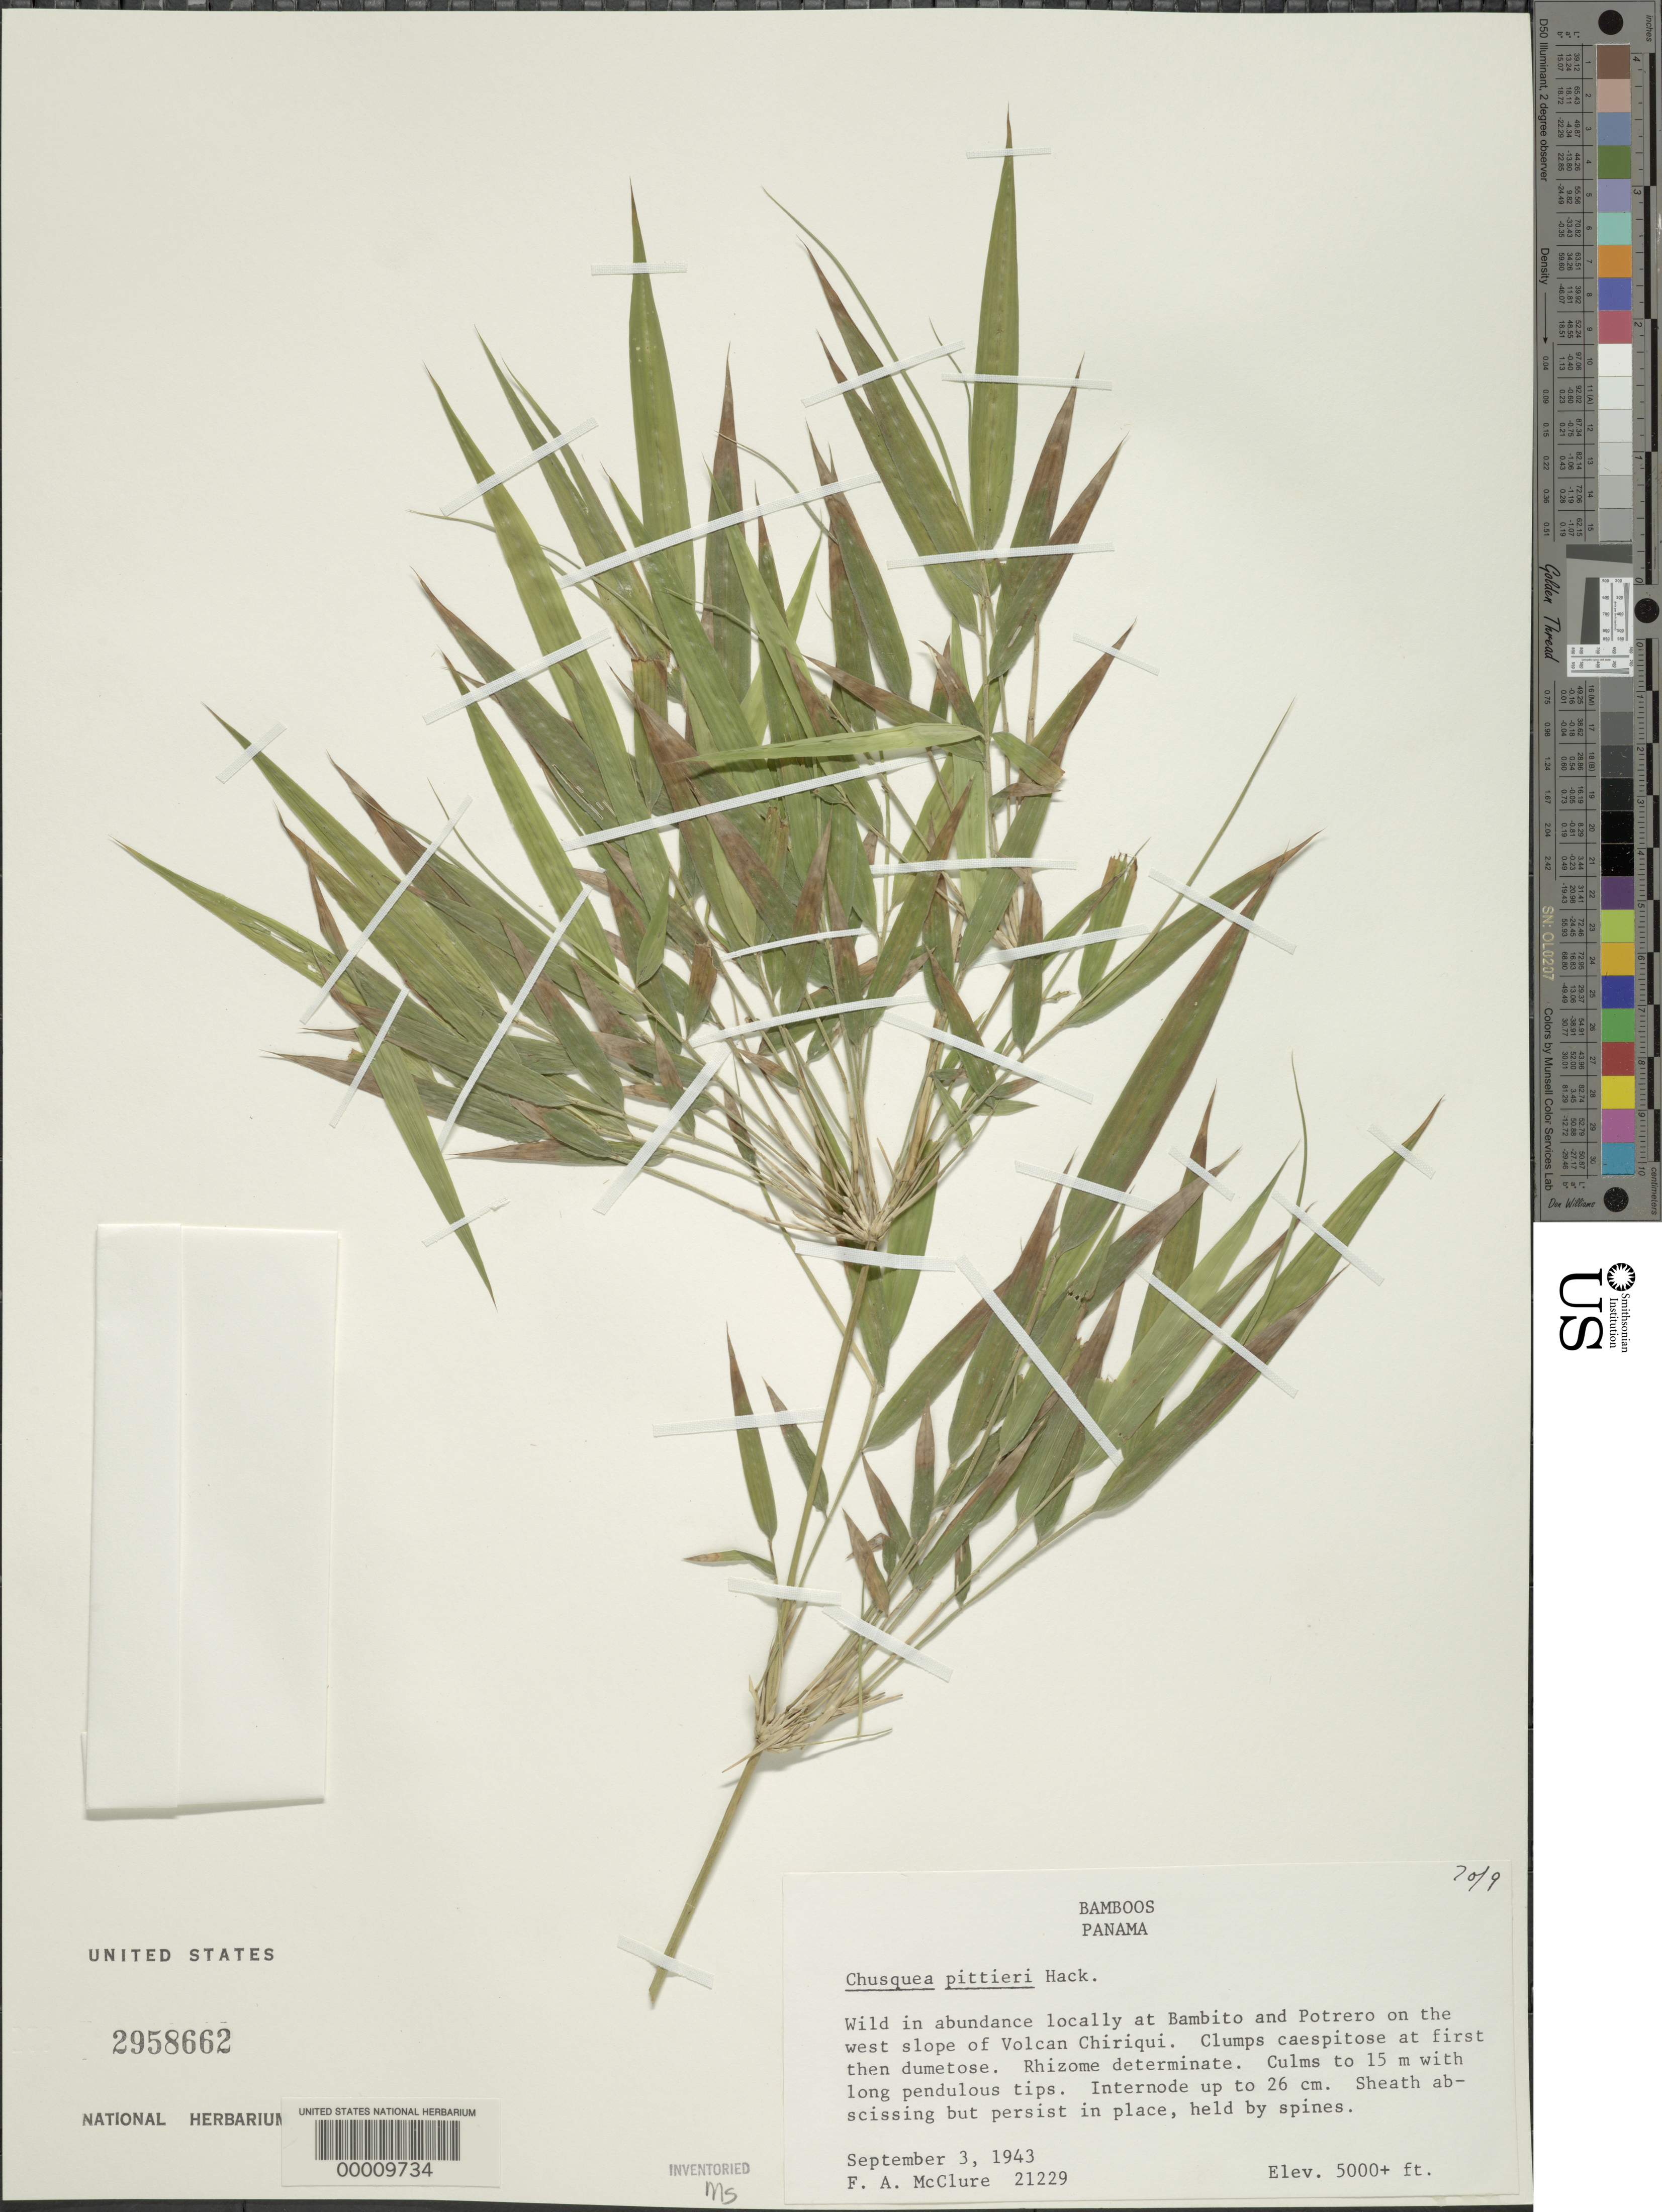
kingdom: Plantae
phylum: Tracheophyta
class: Liliopsida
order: Poales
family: Poaceae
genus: Chusquea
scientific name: Chusquea pittieri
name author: Hack.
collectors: F. A. McClure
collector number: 21229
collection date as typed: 03 Sep 1943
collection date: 1943-09-03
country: Panama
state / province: Chiriquí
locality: Bambito, Potrero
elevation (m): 1524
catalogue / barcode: US 2958662